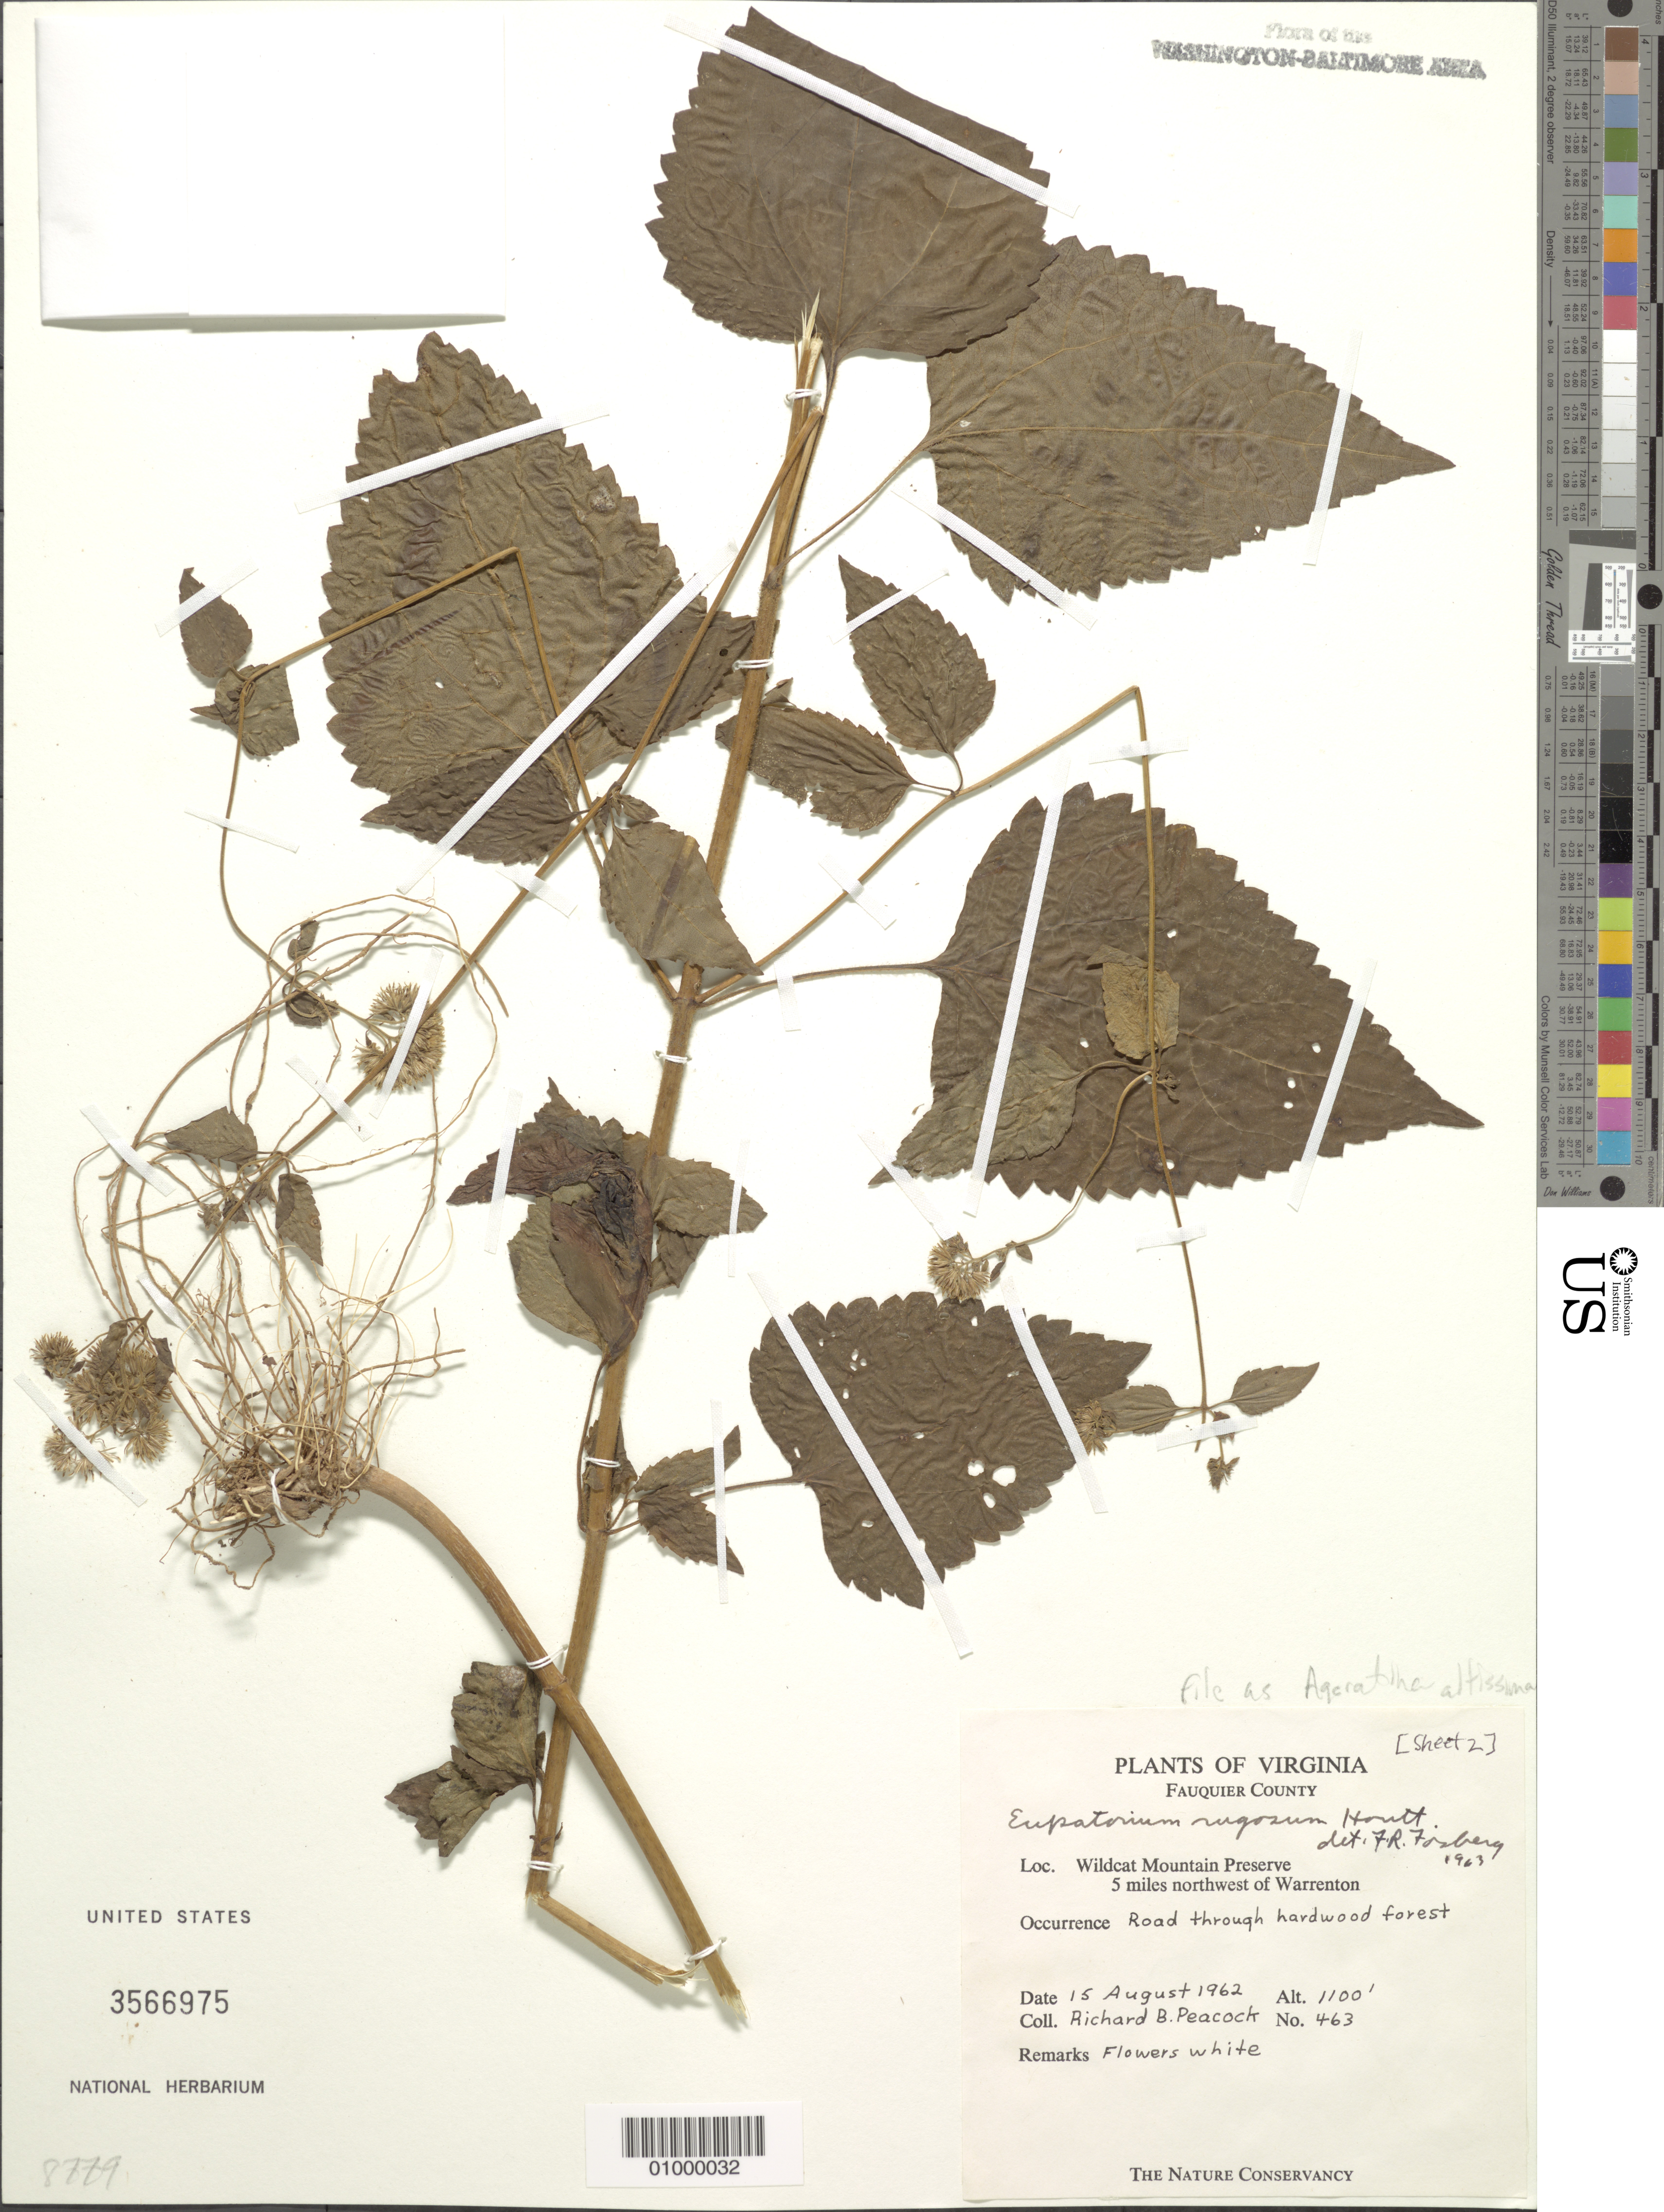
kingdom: Plantae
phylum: Tracheophyta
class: Magnoliopsida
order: Asterales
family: Asteraceae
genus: Ageratina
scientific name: Ageratina altissima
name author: (L.) R.M. King & H. Rob.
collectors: R. Peacock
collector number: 463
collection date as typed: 15 Aug 1962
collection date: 1962-08-15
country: United States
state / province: Virginia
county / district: Fauquier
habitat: road through hardwood forest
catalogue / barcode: US 3566975